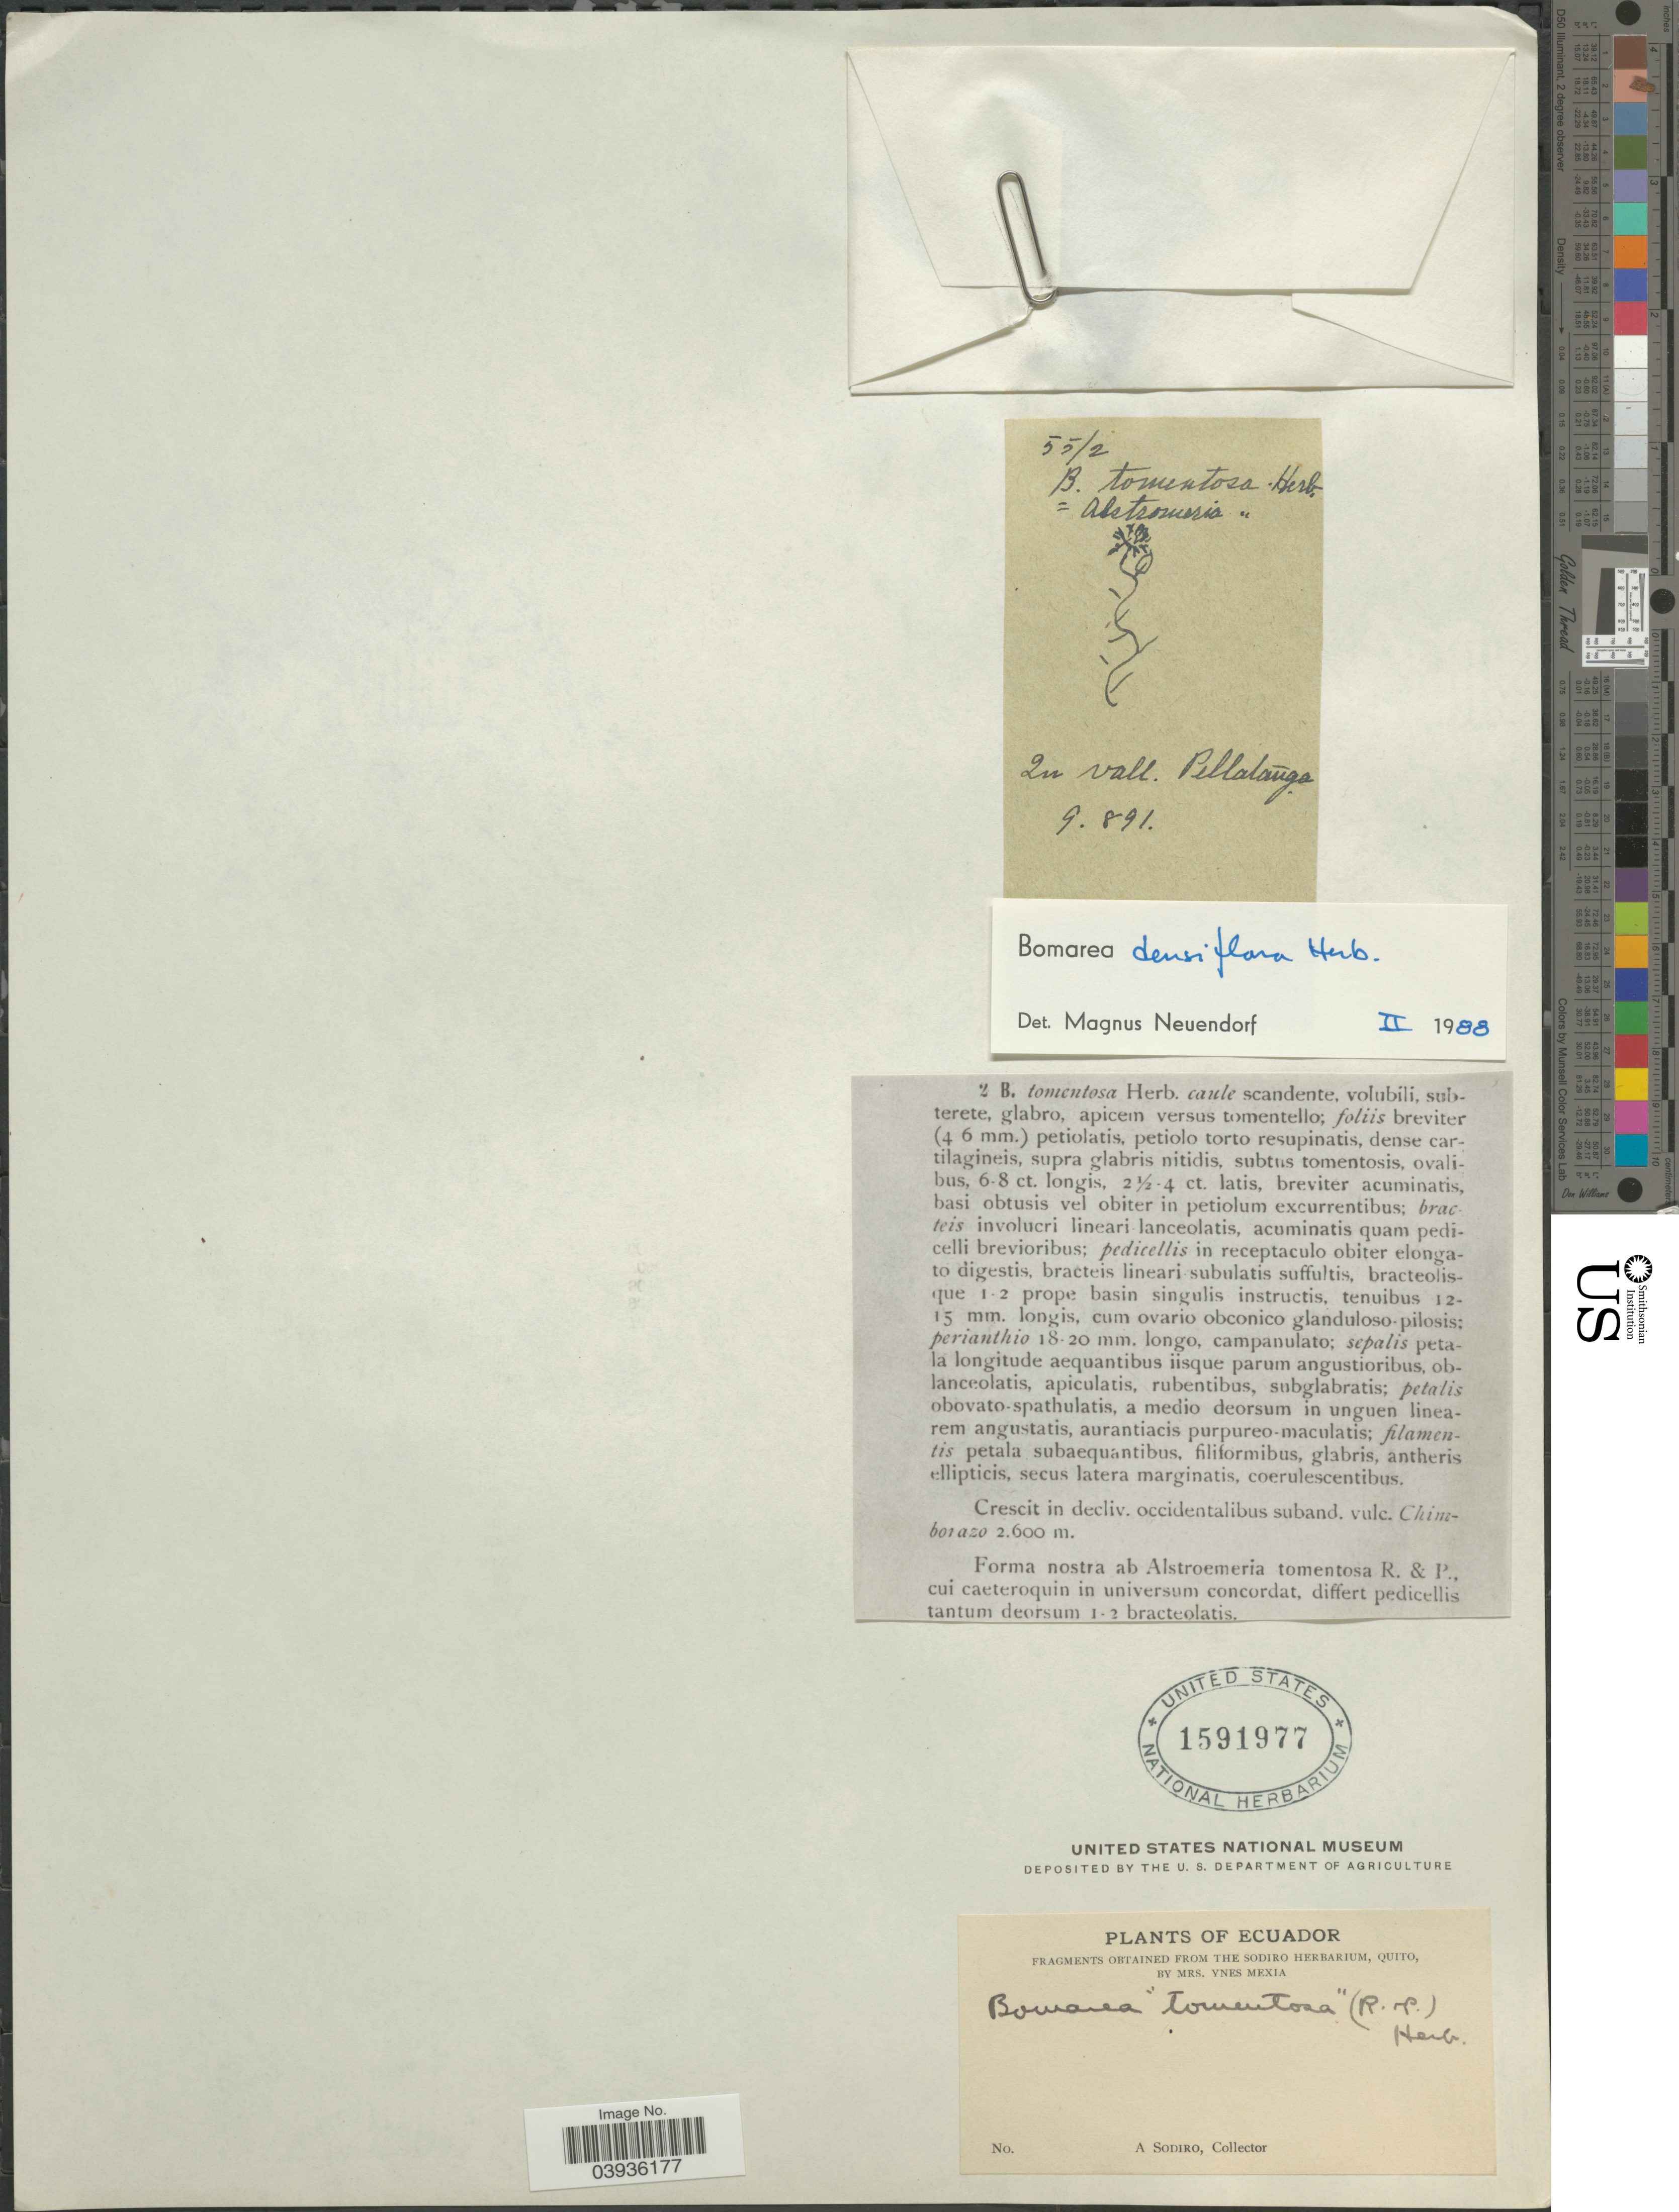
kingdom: Plantae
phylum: Tracheophyta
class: Liliopsida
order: Liliales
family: Alstroemeriaceae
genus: Bomarea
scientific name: Bomarea densiflora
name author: Herb.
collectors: A. Sodiro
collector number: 55/2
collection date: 1891-09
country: Ecuador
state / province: Chimborazo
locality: In vall. Pellatanga. In decliv. occidentalibus suband. vulc. Chimborazo.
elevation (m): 2600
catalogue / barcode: US 1591977